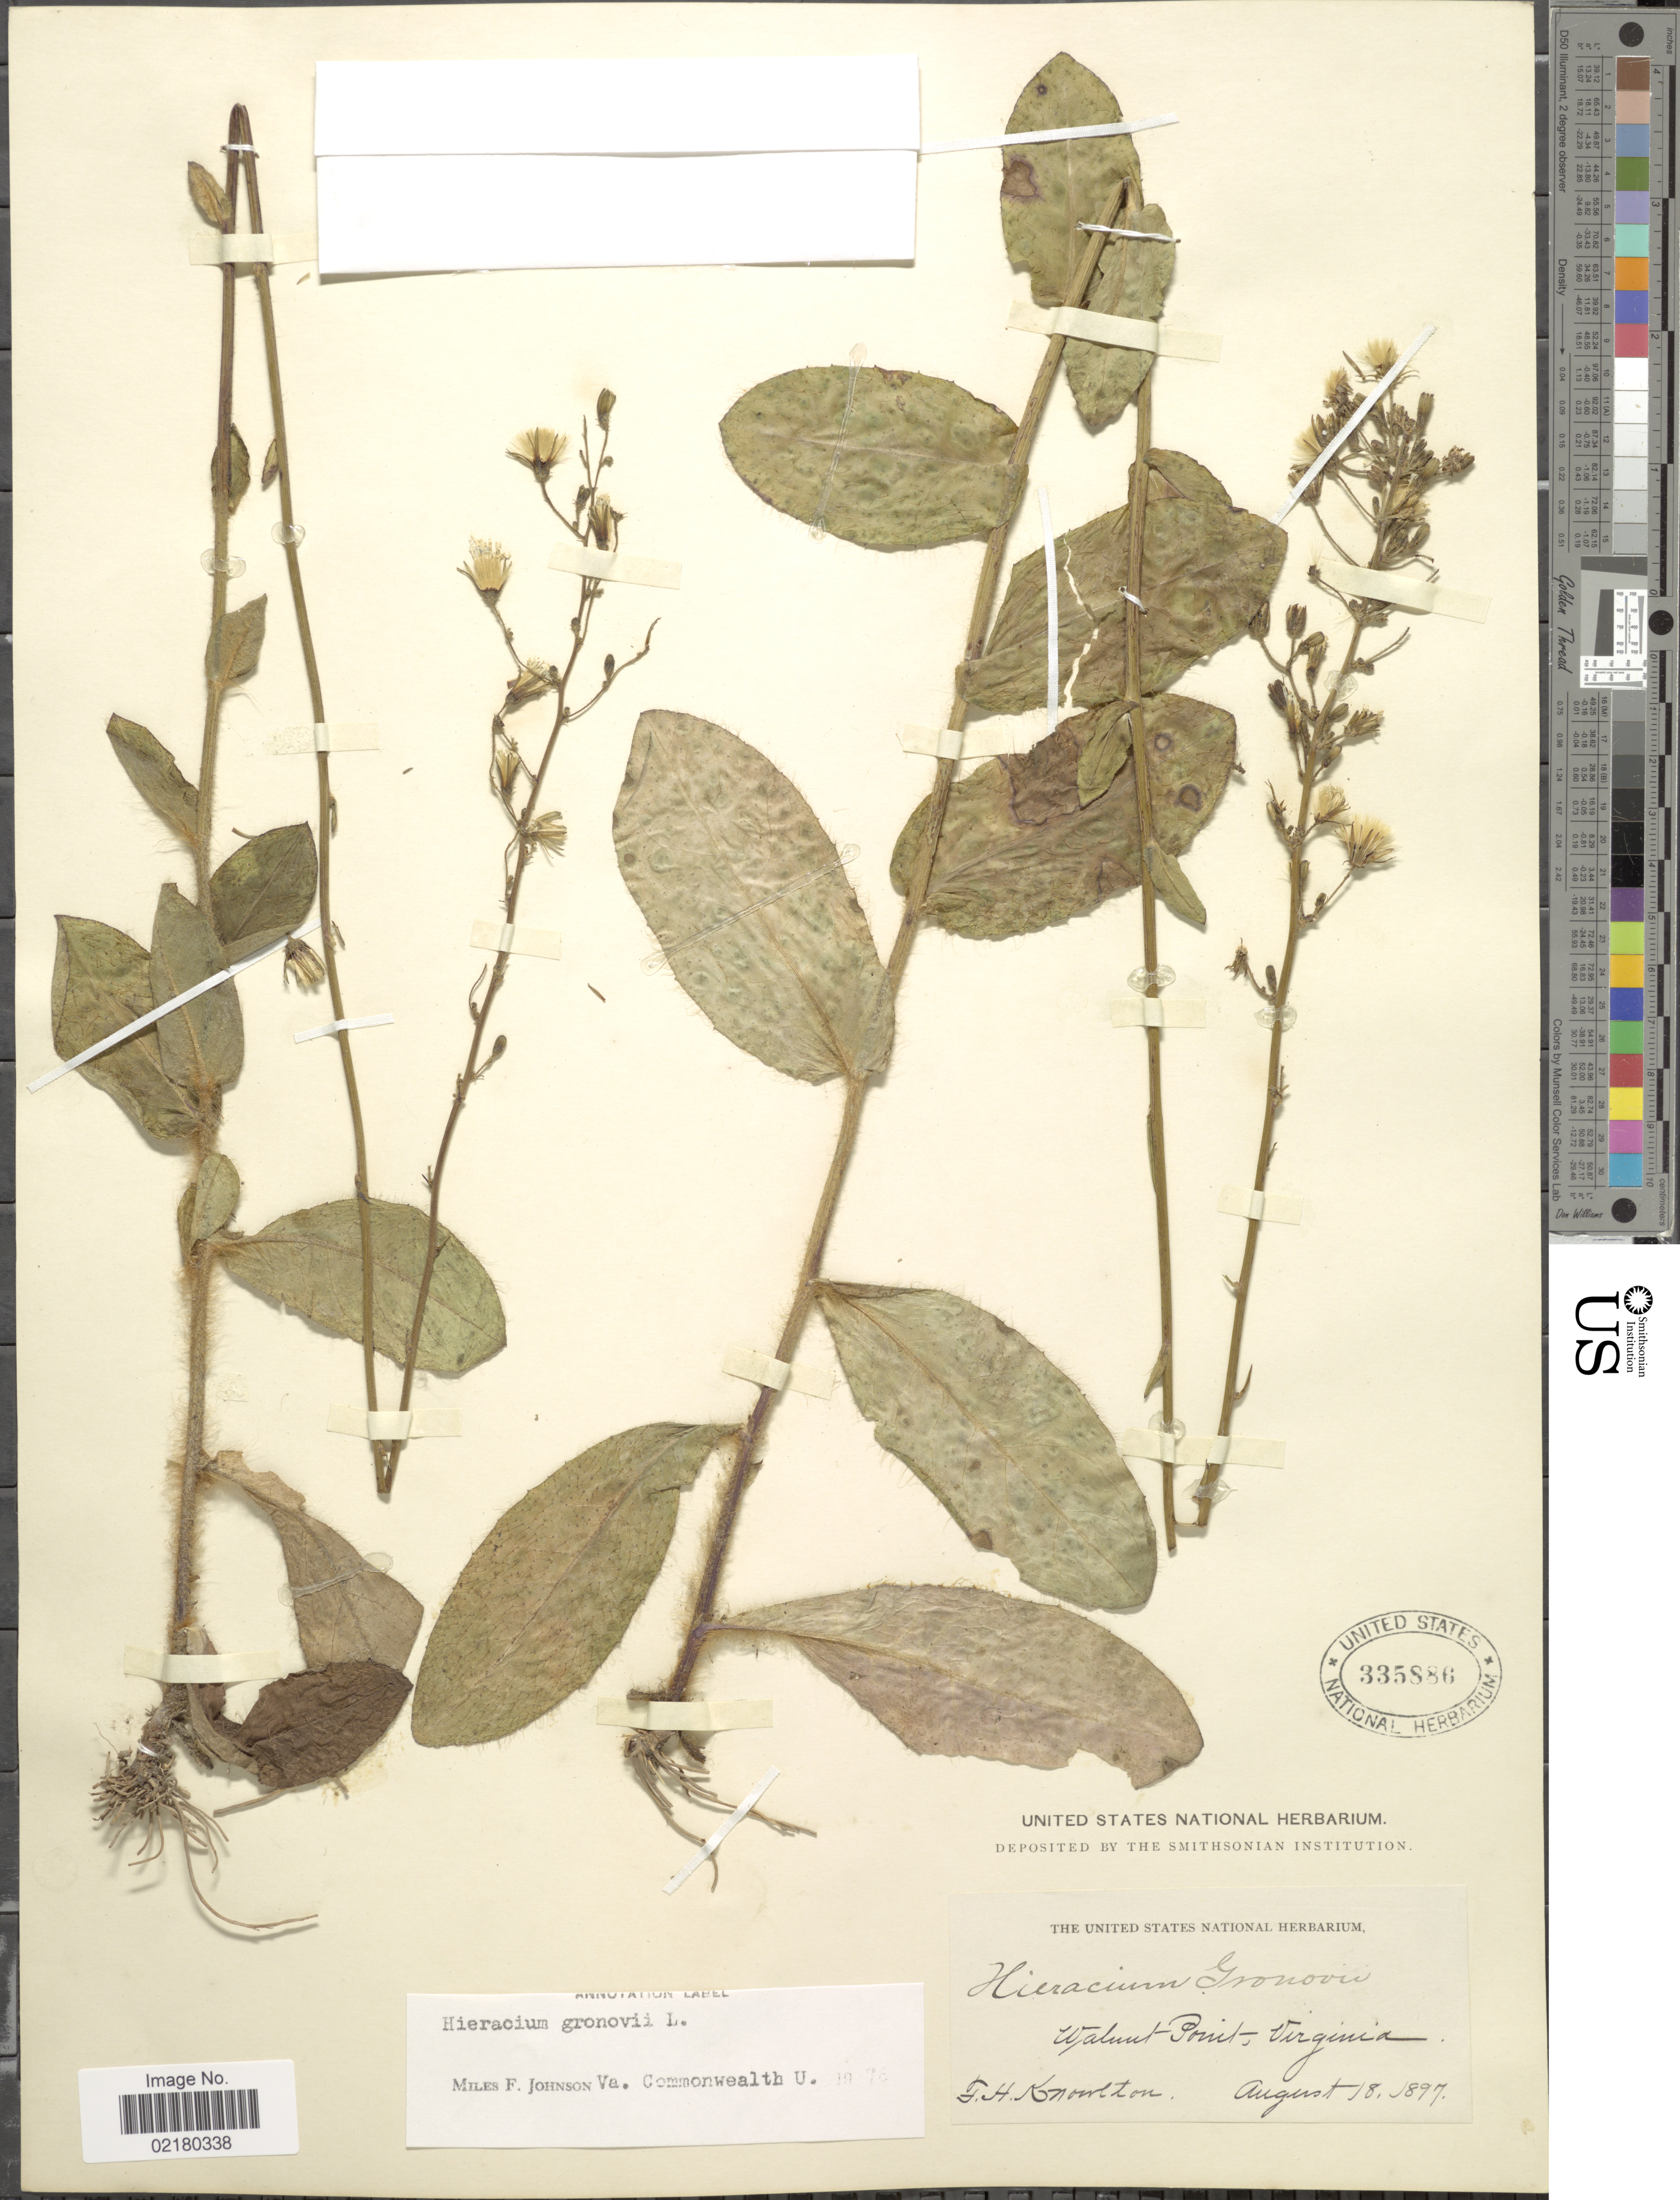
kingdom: Plantae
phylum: Tracheophyta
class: Magnoliopsida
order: Asterales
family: Asteraceae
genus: Hieracium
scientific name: Hieracium gronovii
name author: L.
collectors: T. H. Knowlton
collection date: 1897-08-18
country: United States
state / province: Virginia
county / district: Northumberland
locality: Walnut Point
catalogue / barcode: US 335886